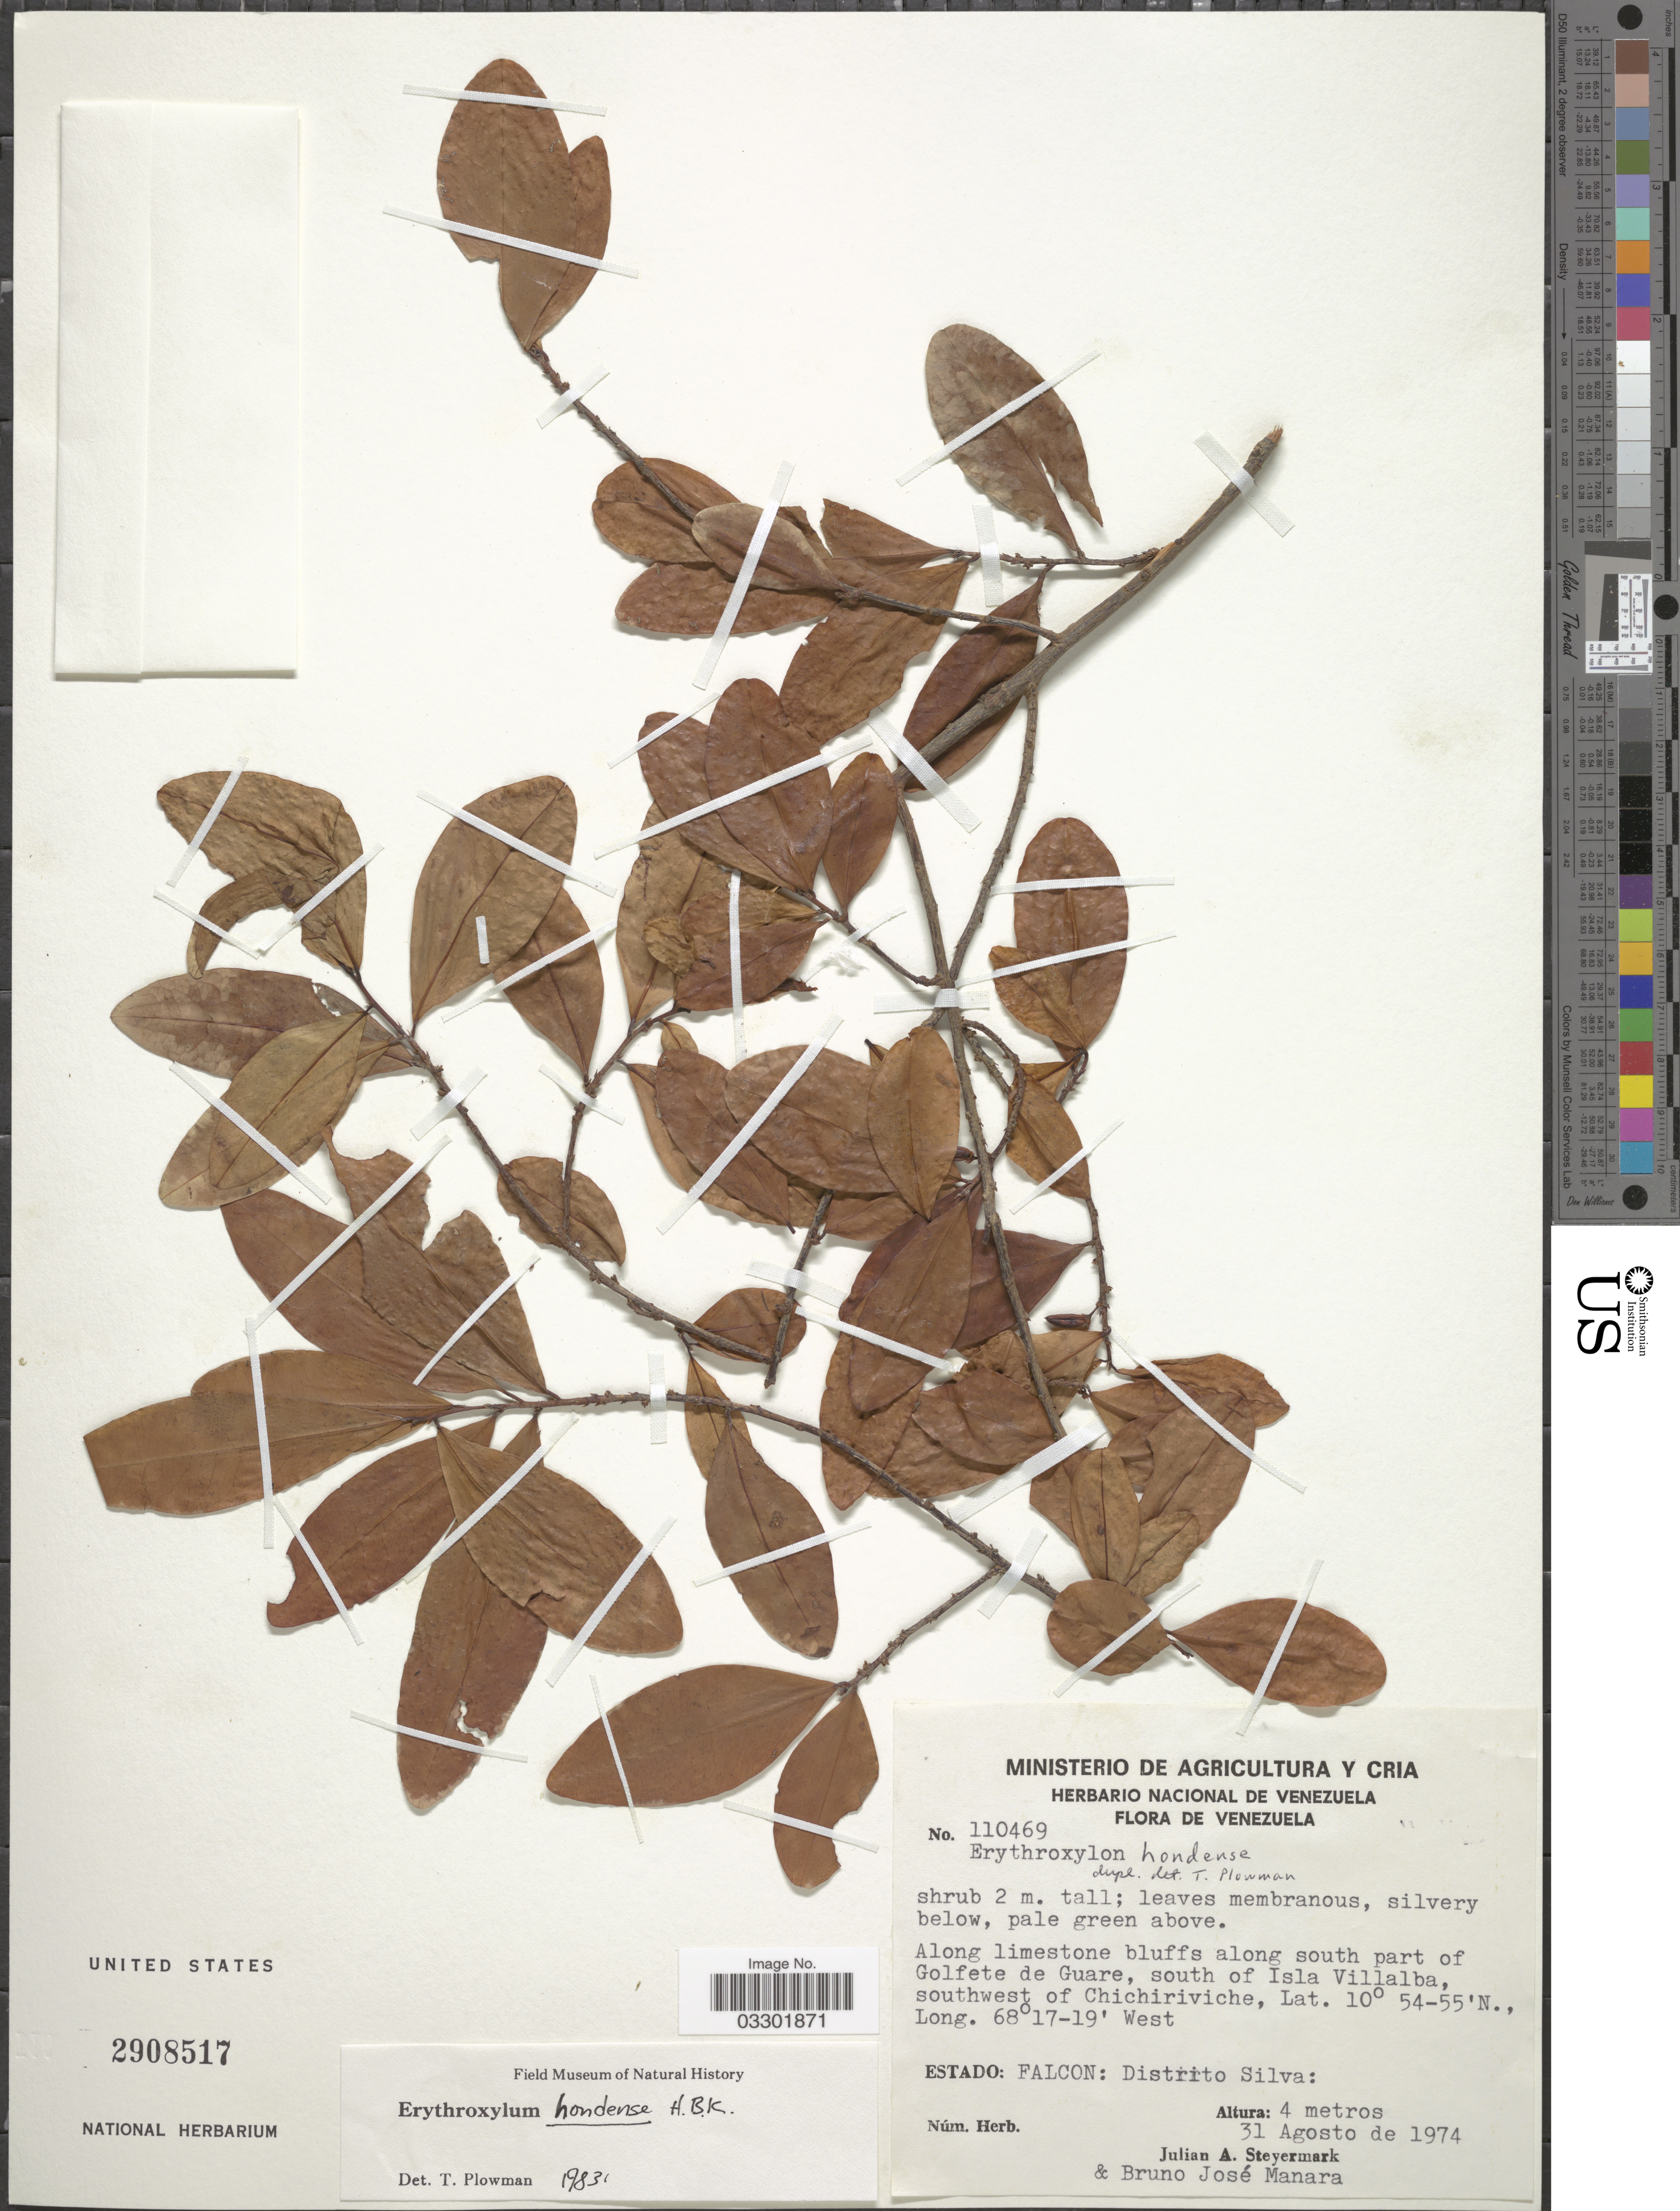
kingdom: Plantae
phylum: Tracheophyta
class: Magnoliopsida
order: Malpighiales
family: Erythroxylaceae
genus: Erythroxylum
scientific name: Erythroxylum hondense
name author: Kunth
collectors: J. Steyermark & B. Manara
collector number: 110469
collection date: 1974-08-31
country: Venezuela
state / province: Falcón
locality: Along limestone bluffs along south part of Golfete de Guare, south of Isla Villalba, southwest of Chichiriviche. Distrito Silva.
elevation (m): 4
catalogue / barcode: US 2908517